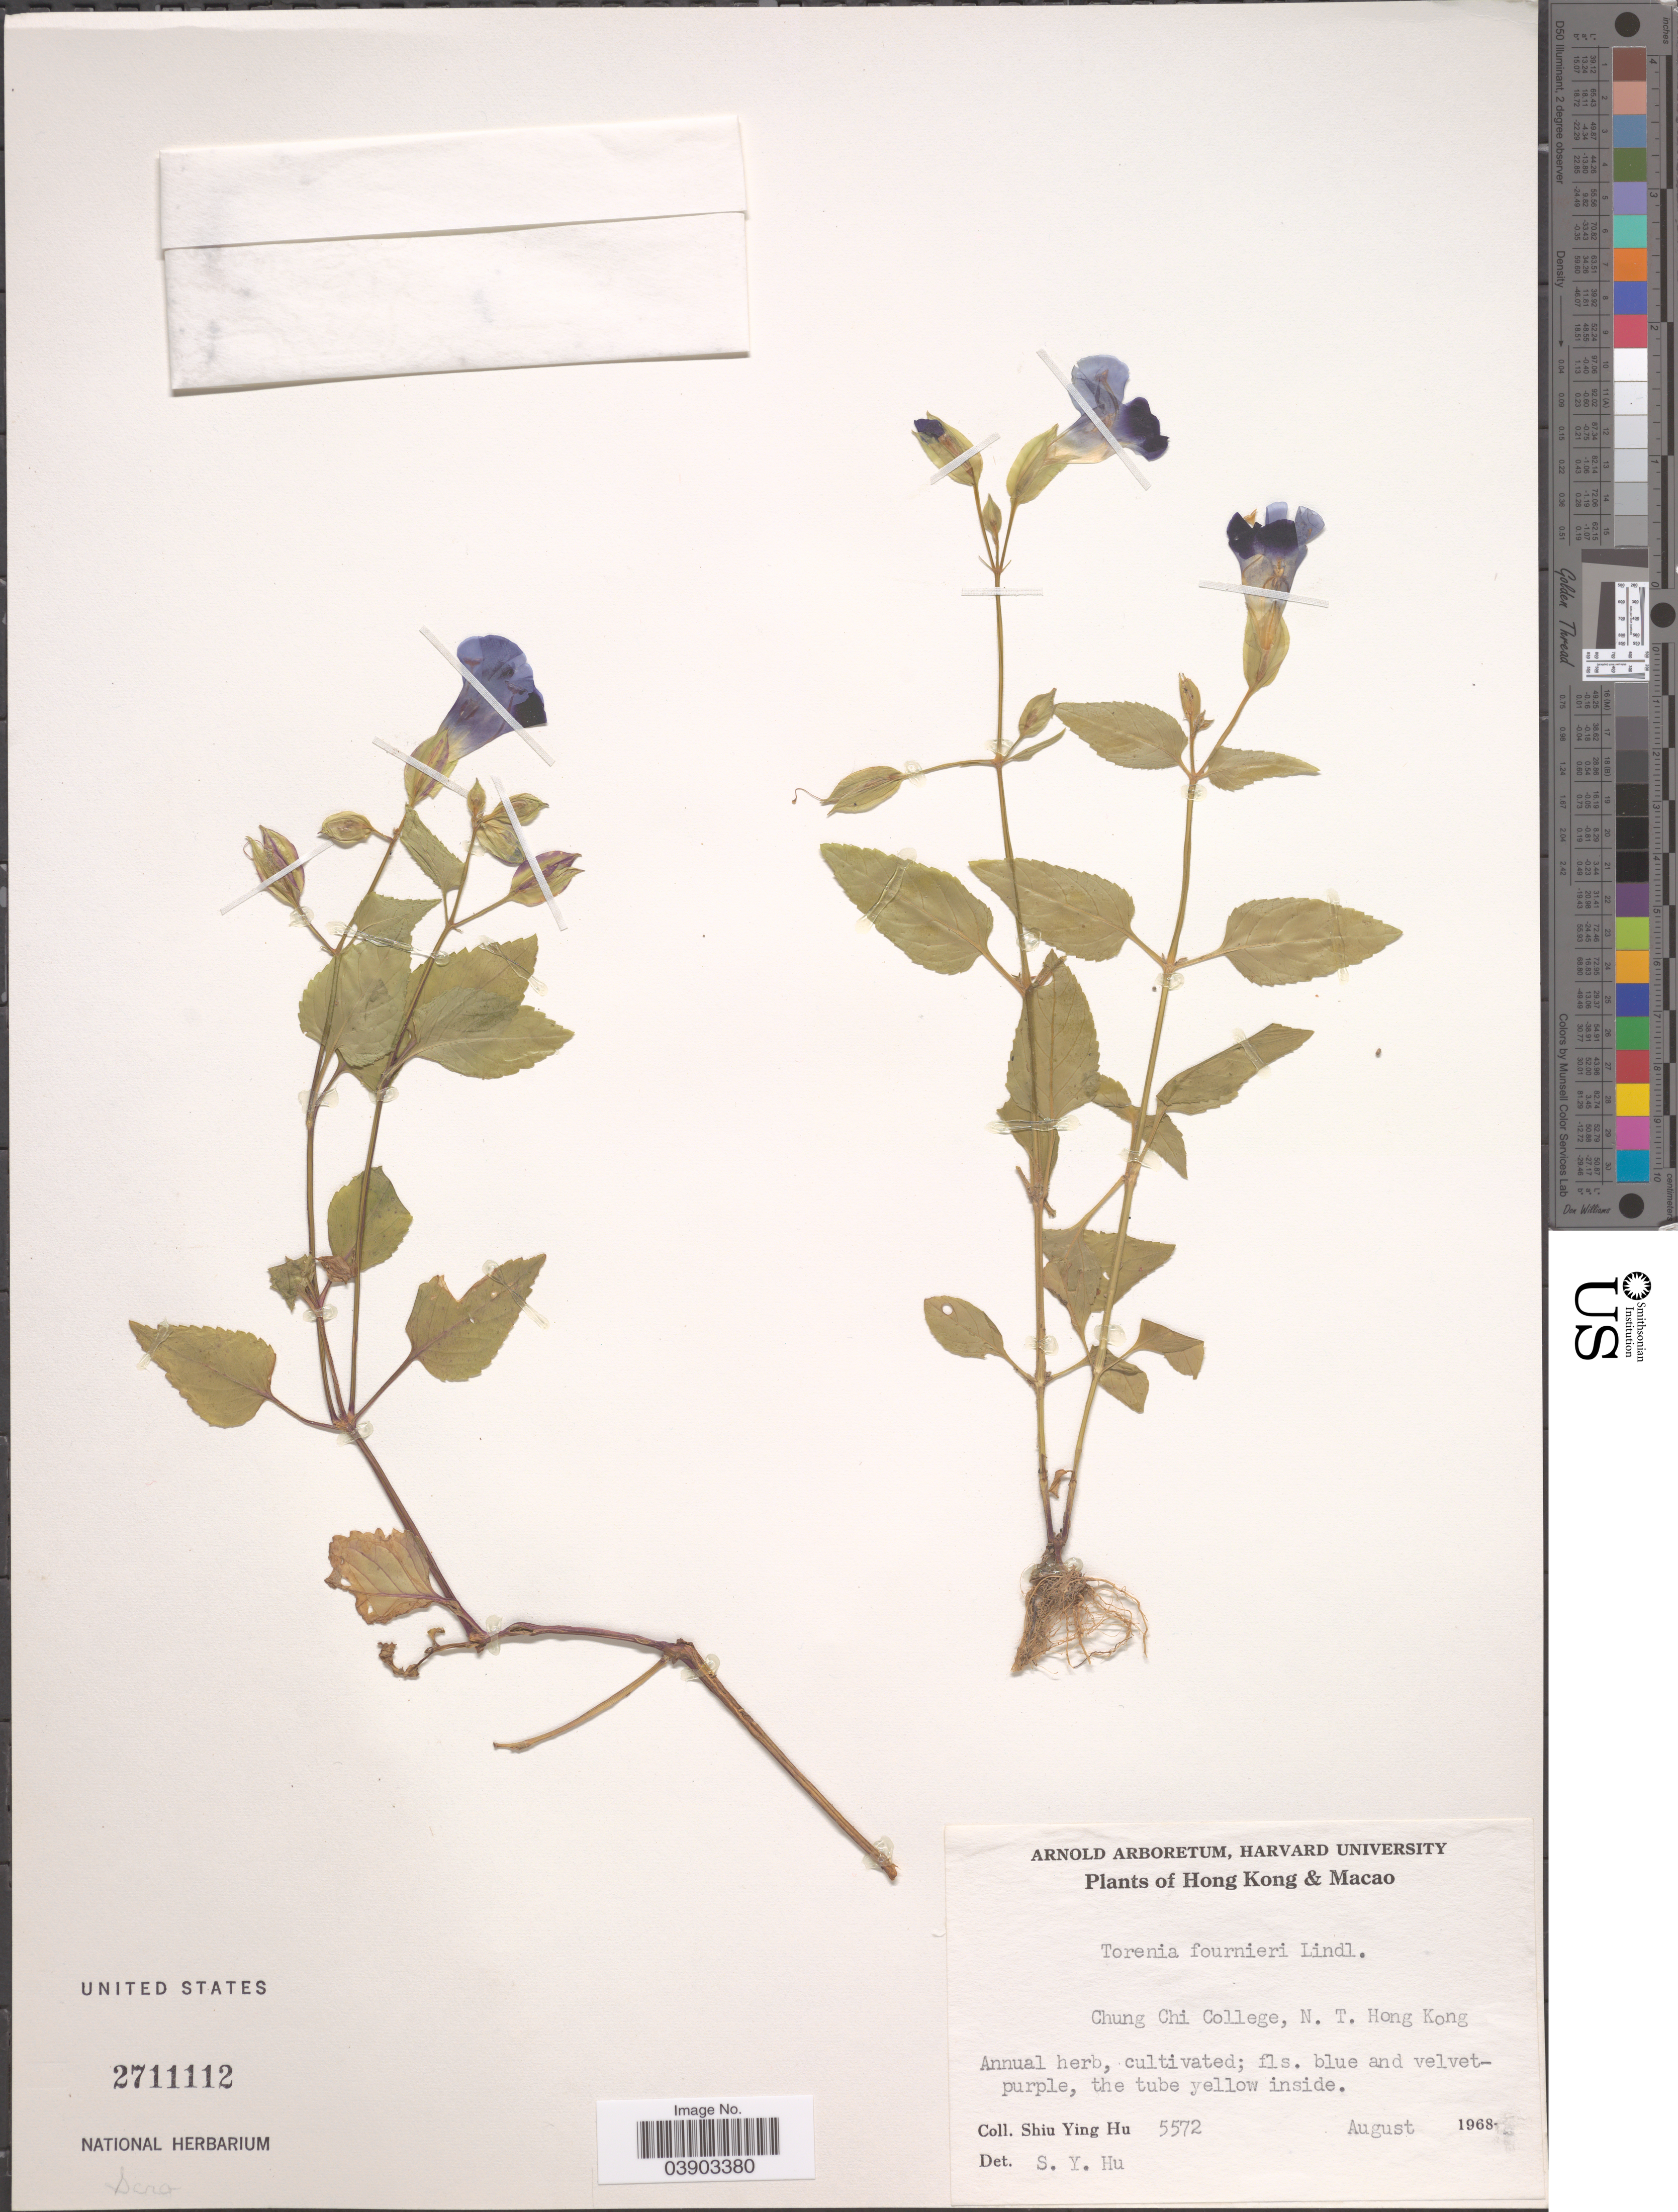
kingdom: Plantae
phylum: Tracheophyta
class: Magnoliopsida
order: Lamiales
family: Linderniaceae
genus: Torenia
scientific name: Torenia fournieri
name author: Linden ex E. Fourn.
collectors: S. Y. Hu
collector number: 5572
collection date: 1968-08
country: China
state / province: Hong Kong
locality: Chung Chi College, N. T. Hong Kong.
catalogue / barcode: US 2711112